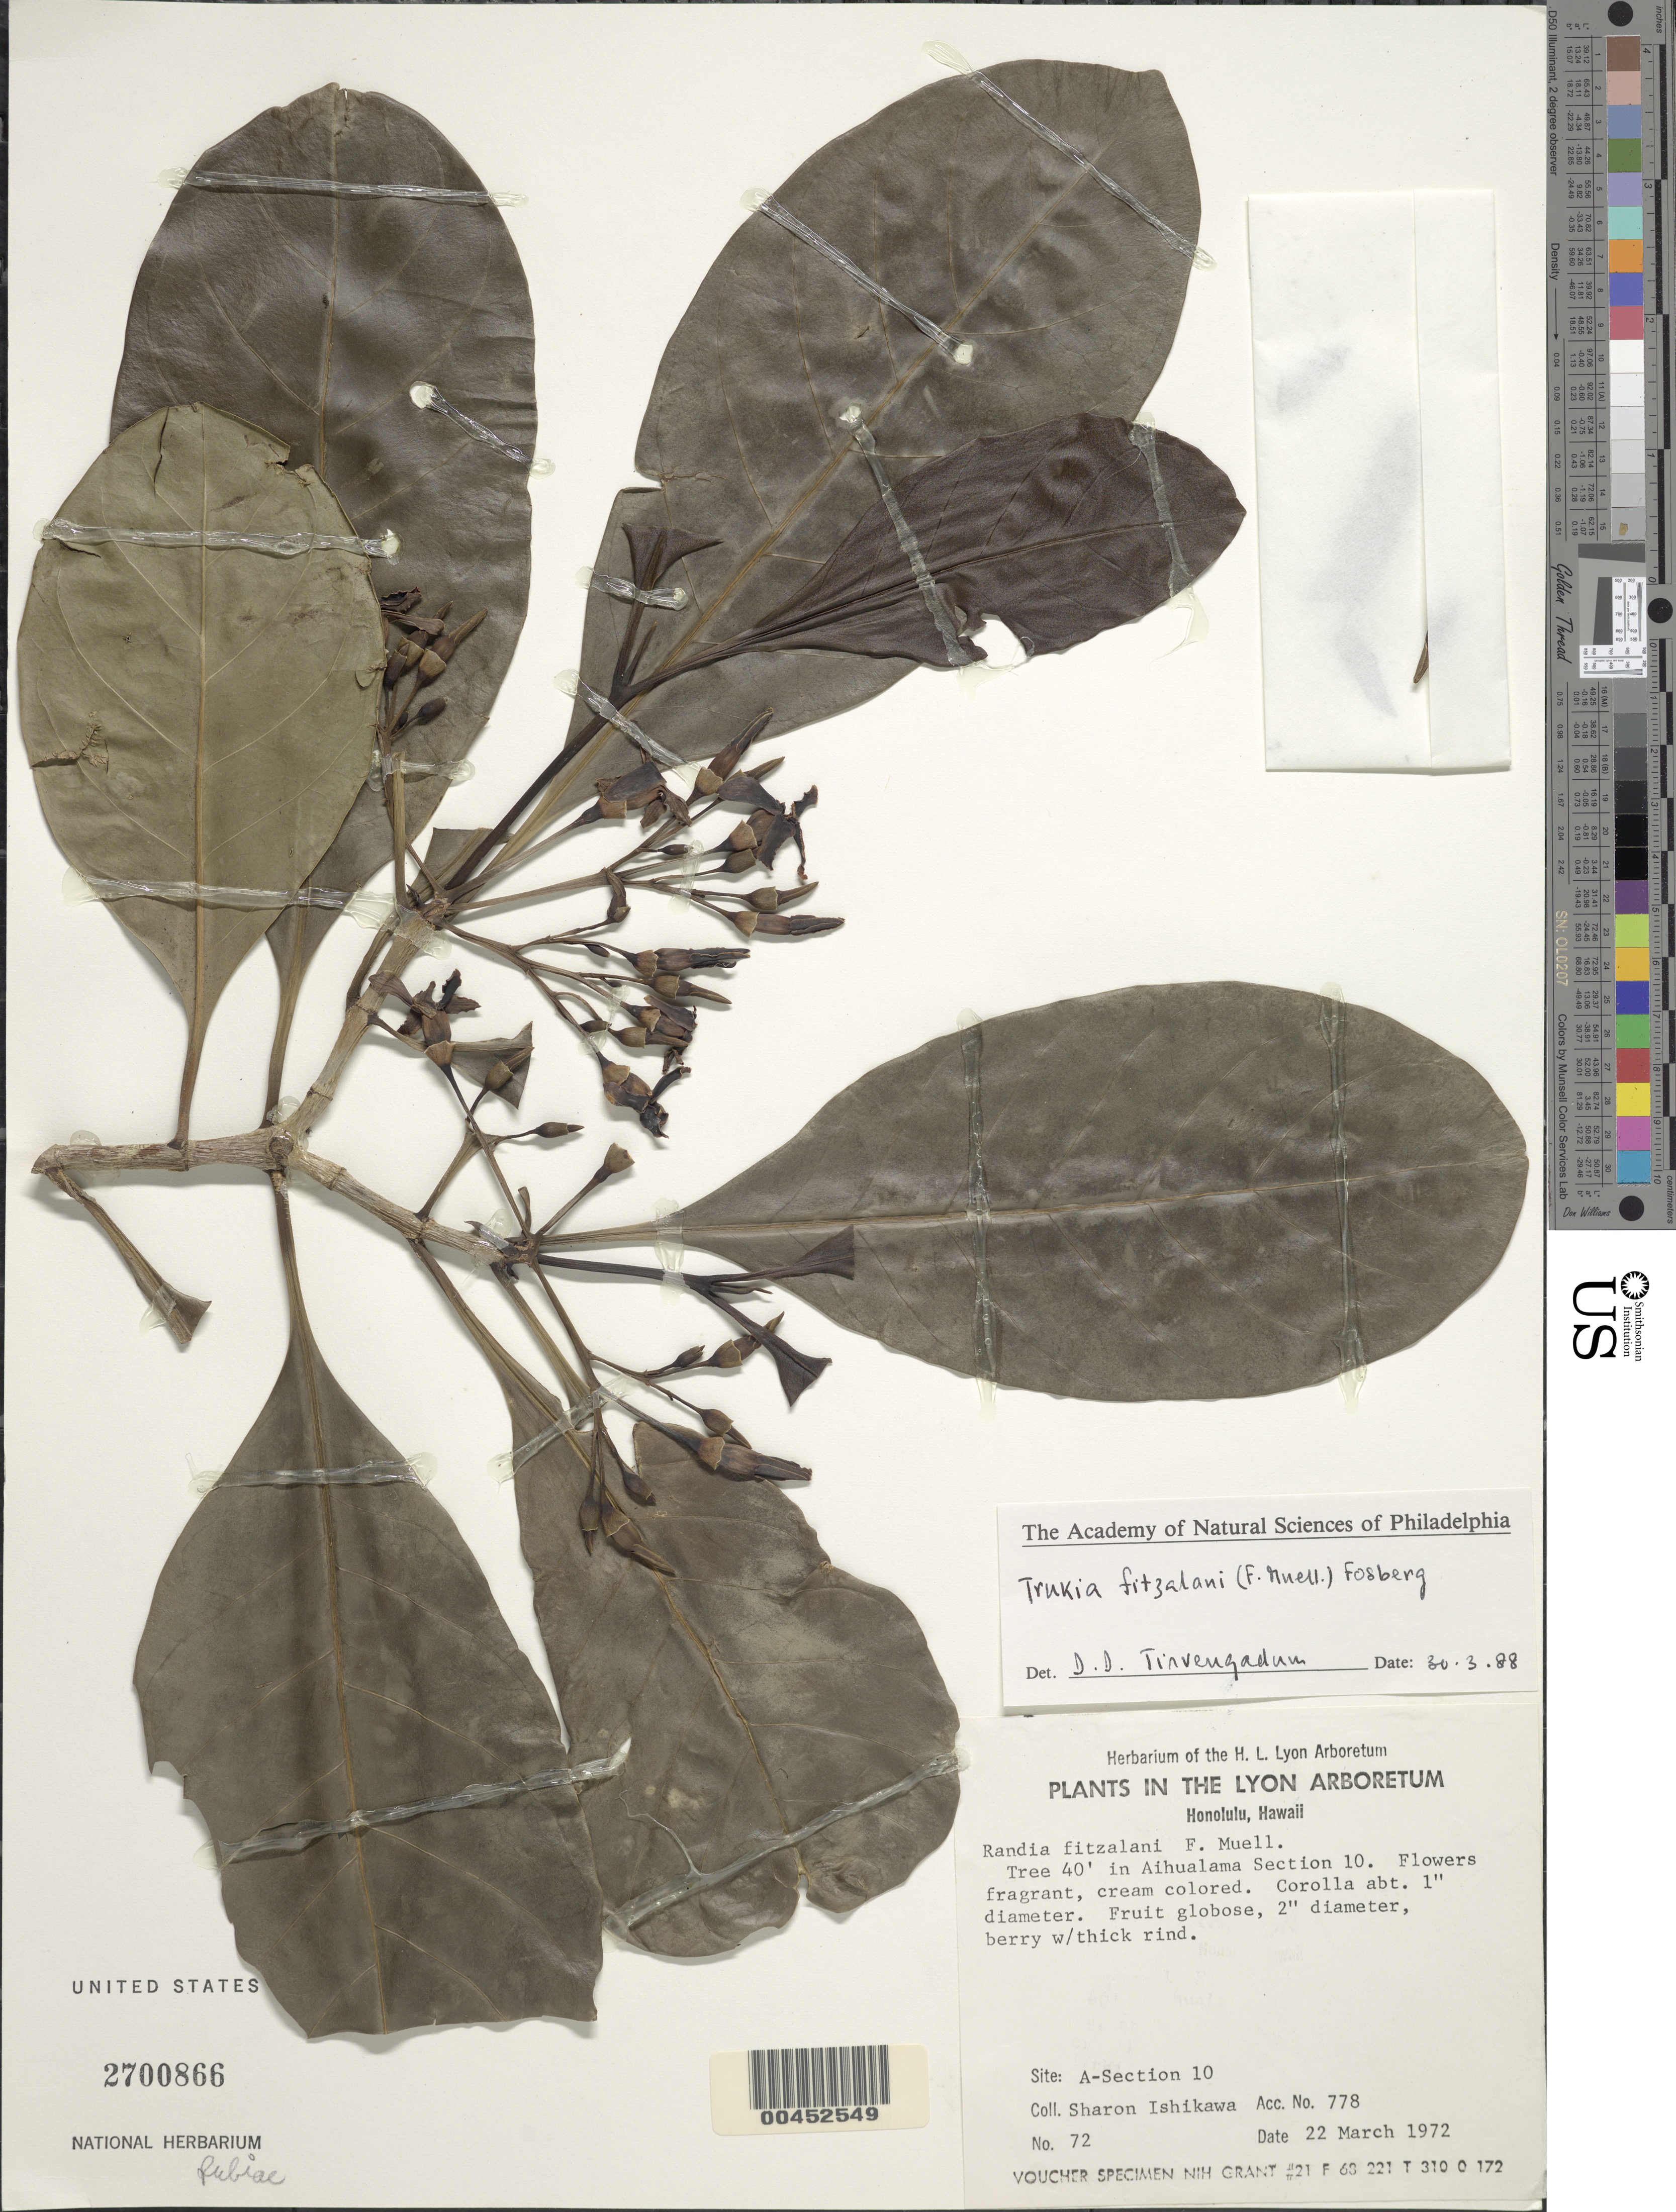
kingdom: Plantae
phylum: Tracheophyta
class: Magnoliopsida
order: Gentianales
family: Rubiaceae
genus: Trukia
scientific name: Trukia fitzalanii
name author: (F. Muell.) Fosberg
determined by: Tirvengadum, D. D.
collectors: S. S. Ishikawa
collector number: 72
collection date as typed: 22 Mar 1972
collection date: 1972-03-22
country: United States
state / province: Hawaii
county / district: Honolulu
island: Oahu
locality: Honolulu, Herbarium of the H.L. Lyon Arboretum, Aihualama Section 10.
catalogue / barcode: US 2700866